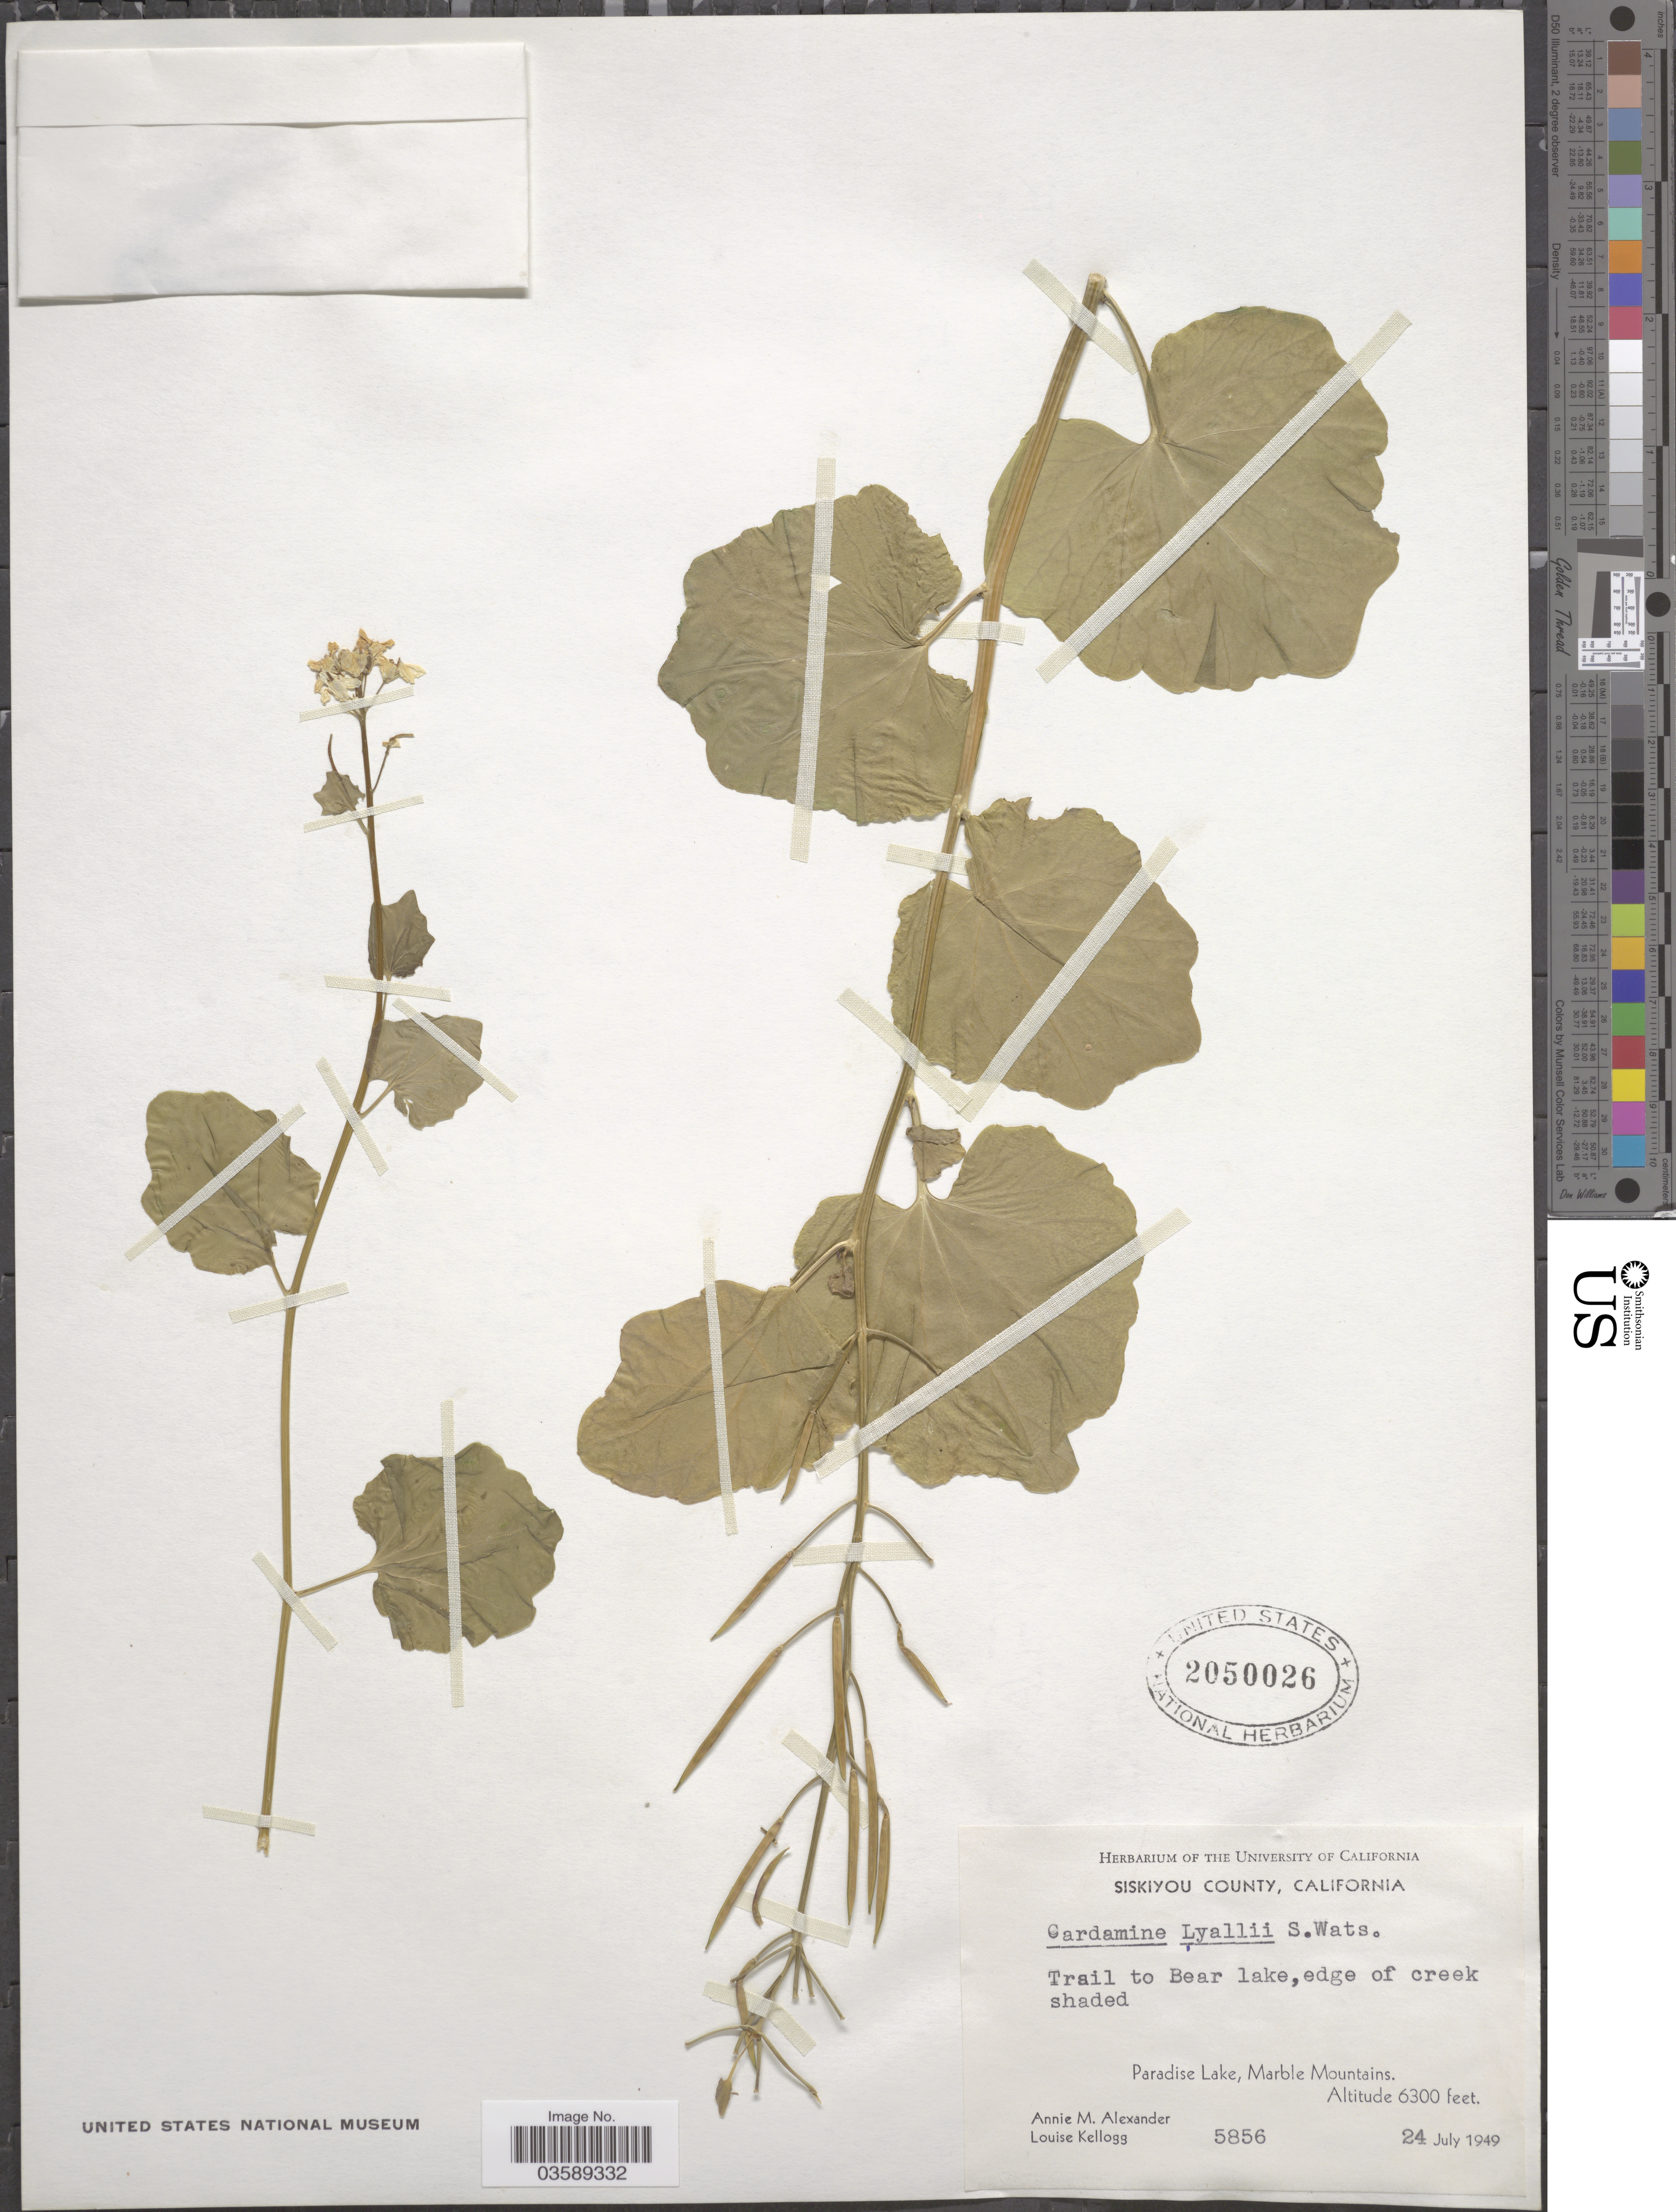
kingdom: Plantae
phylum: Tracheophyta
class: Magnoliopsida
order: Brassicales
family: Brassicaceae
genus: Cardamine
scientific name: Cardamine lyallii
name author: S. Watson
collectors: A. M. Alexander & L. Kellogg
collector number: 5856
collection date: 1949-07-24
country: United States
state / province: California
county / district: Siskiyou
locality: Siskiyou County. Trail to Bear lake, edge of creek shaded. Paradise Lake, Marble Mountains.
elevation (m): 1920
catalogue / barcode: US 2050026